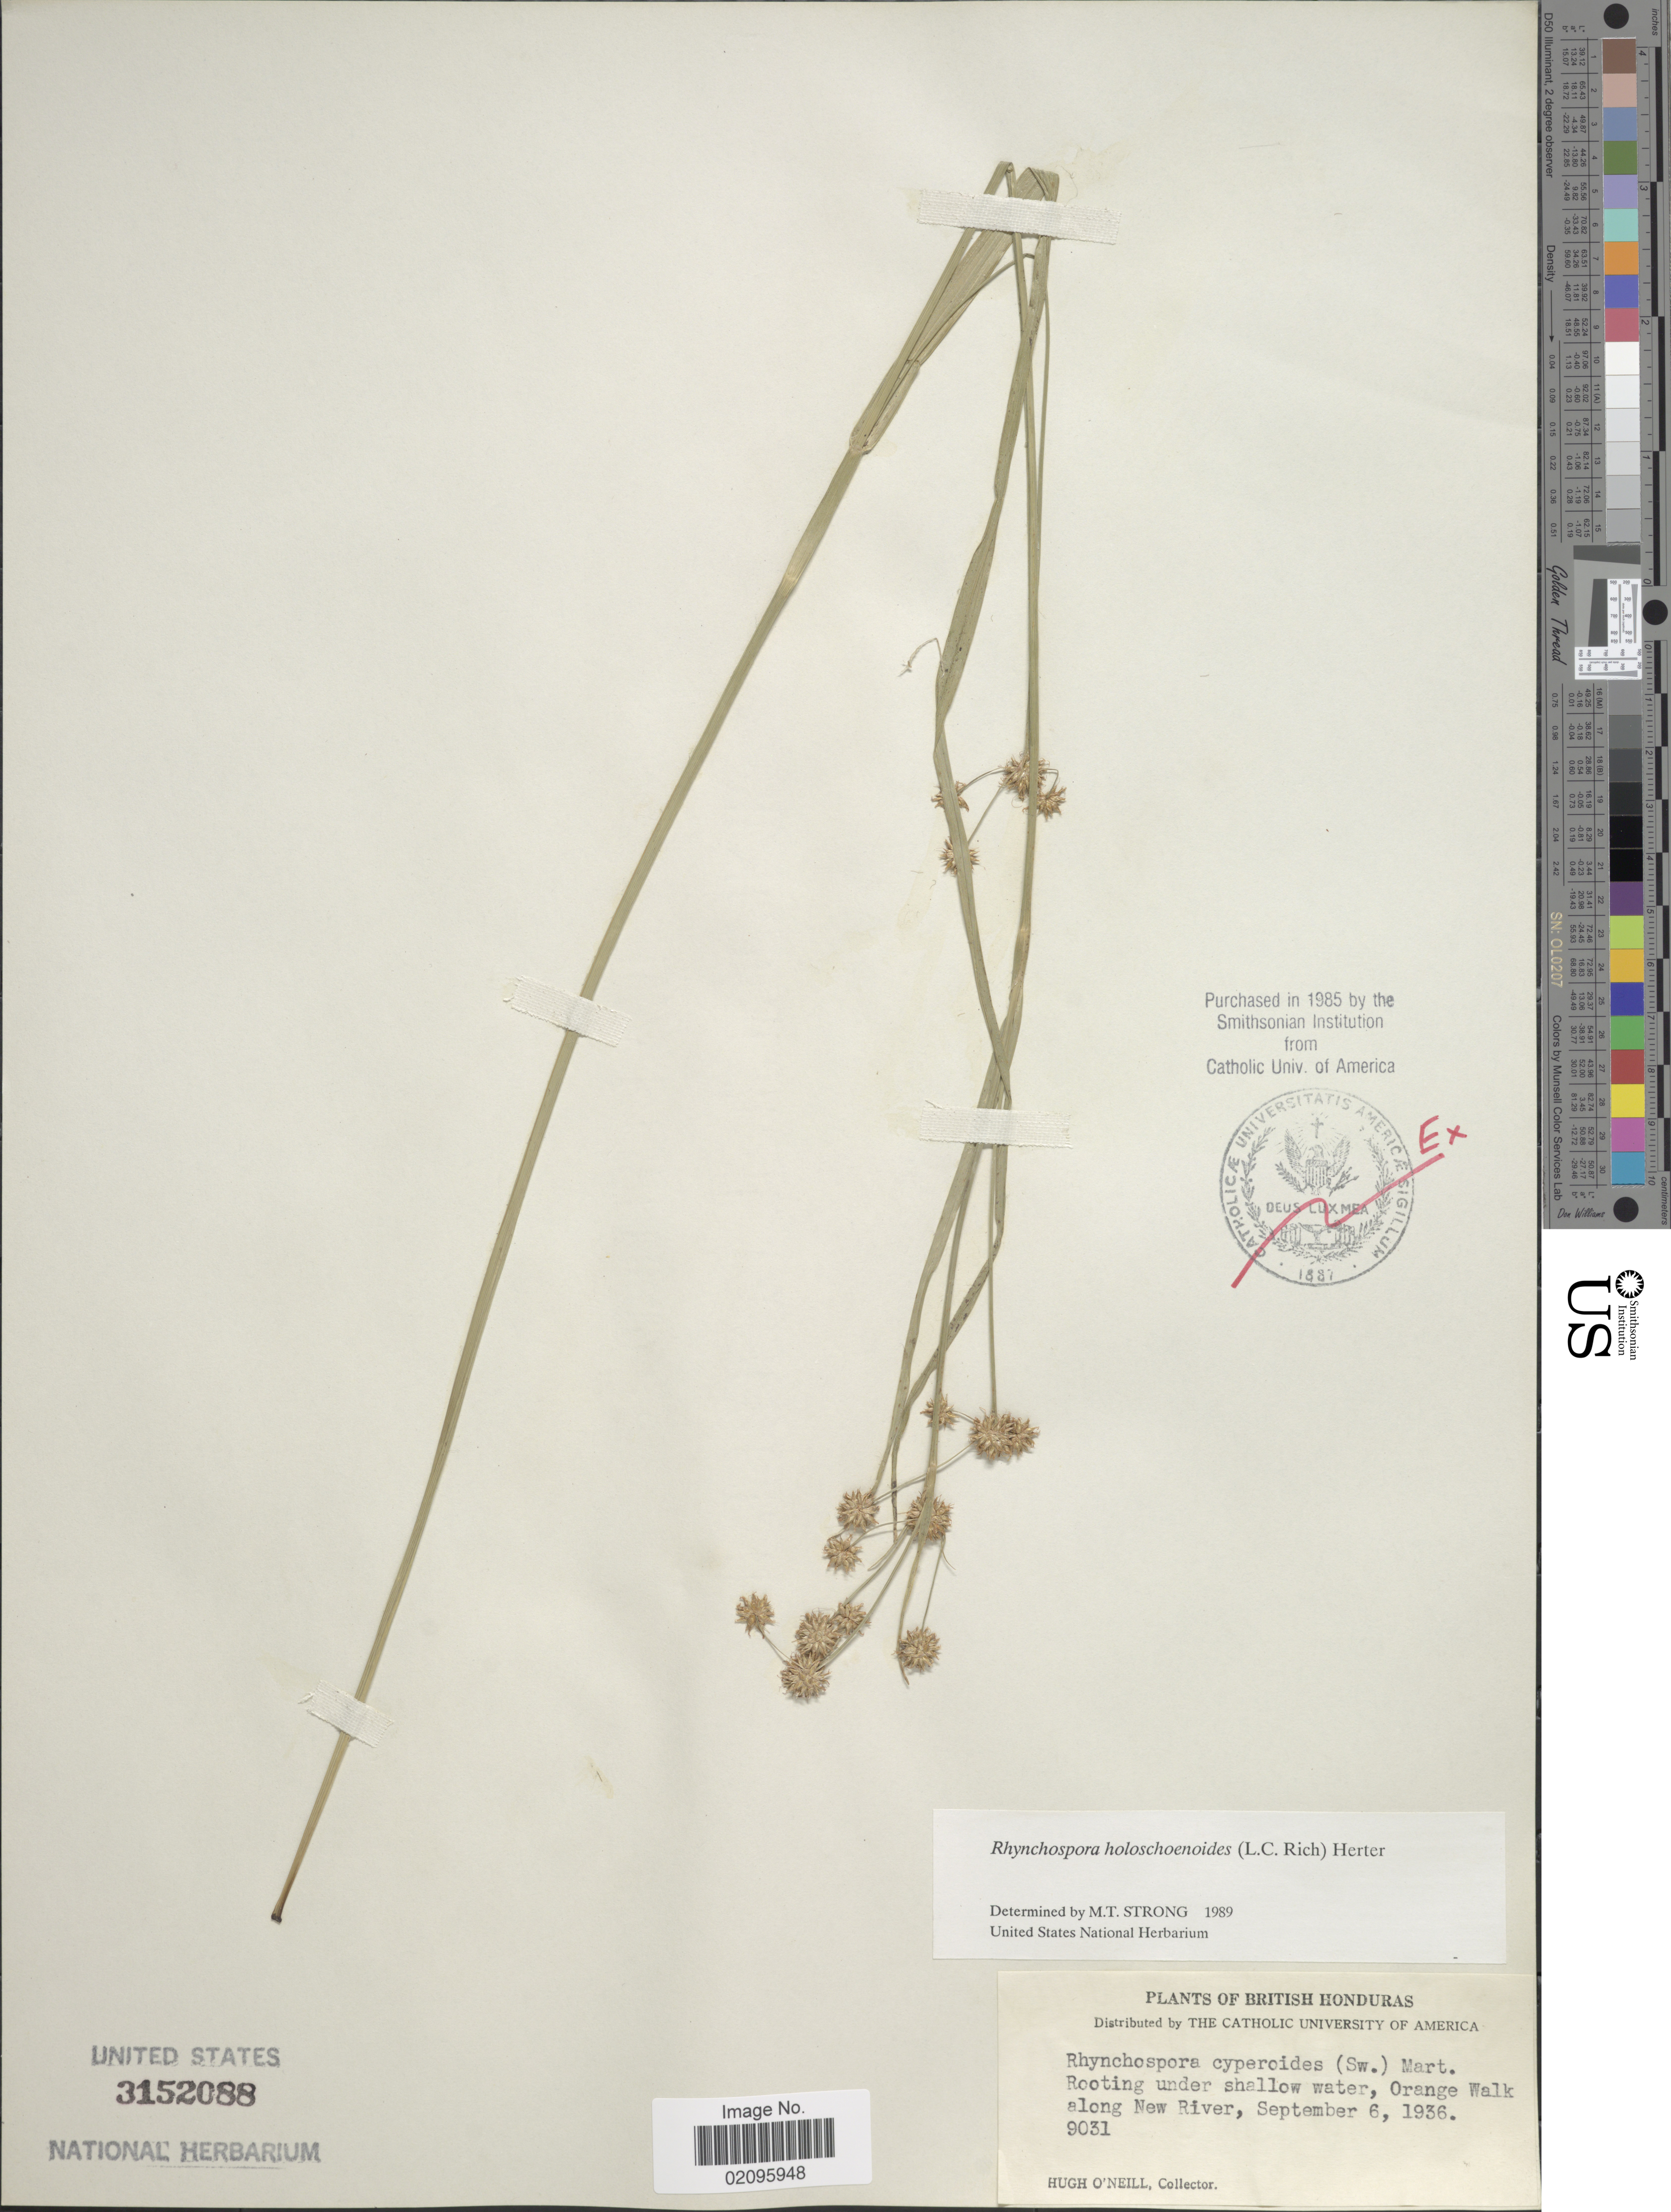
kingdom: Plantae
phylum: Tracheophyta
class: Liliopsida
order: Poales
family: Cyperaceae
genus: Rhynchospora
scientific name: Rhynchospora holoschoenoides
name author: (Rich.) Herter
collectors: H. O'Neill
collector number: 9031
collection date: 1936-09-06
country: Belize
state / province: Orange Walk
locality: British Honduras, under shallow water, along New River.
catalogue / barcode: US 3152088